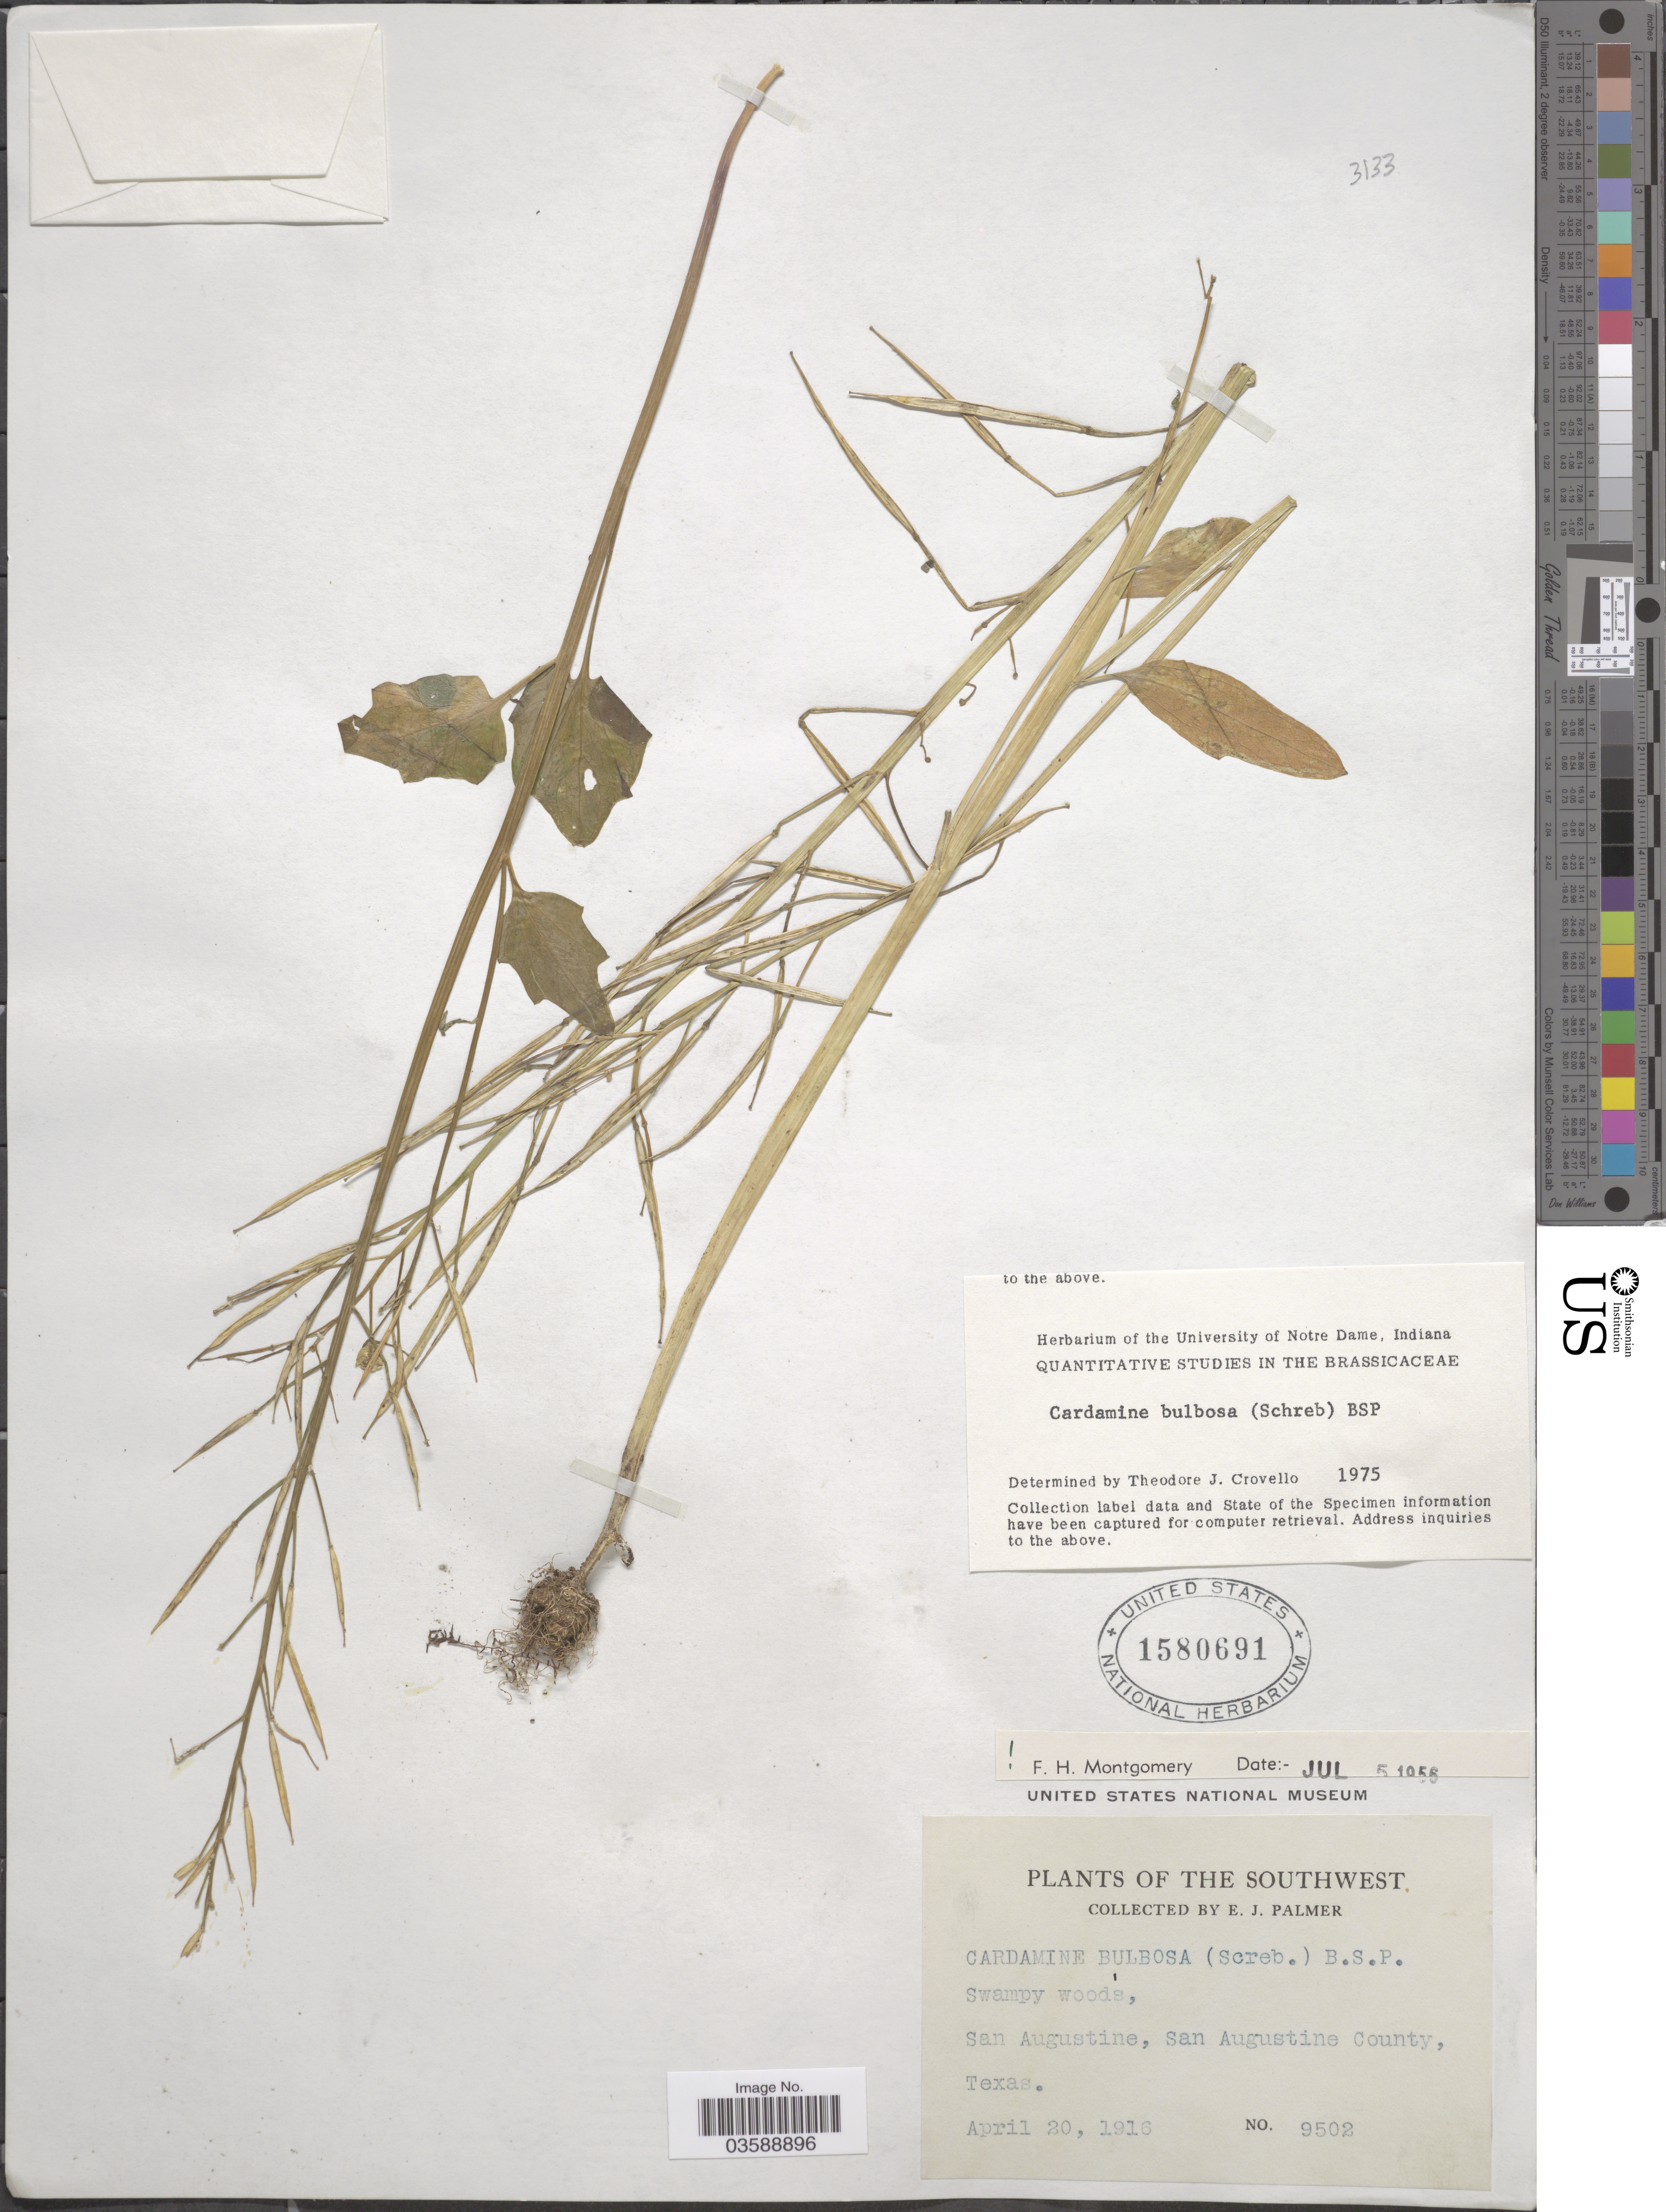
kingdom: Plantae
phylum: Tracheophyta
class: Magnoliopsida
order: Brassicales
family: Brassicaceae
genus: Cardamine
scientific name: Cardamine bulbosa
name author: (Schreb. ex Muhl.) Britton et al.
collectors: E. J. Palmer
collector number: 9502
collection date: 1916-04-20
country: United States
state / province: Texas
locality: Southwest. San Augustine, San Augustine County.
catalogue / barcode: US 1580691